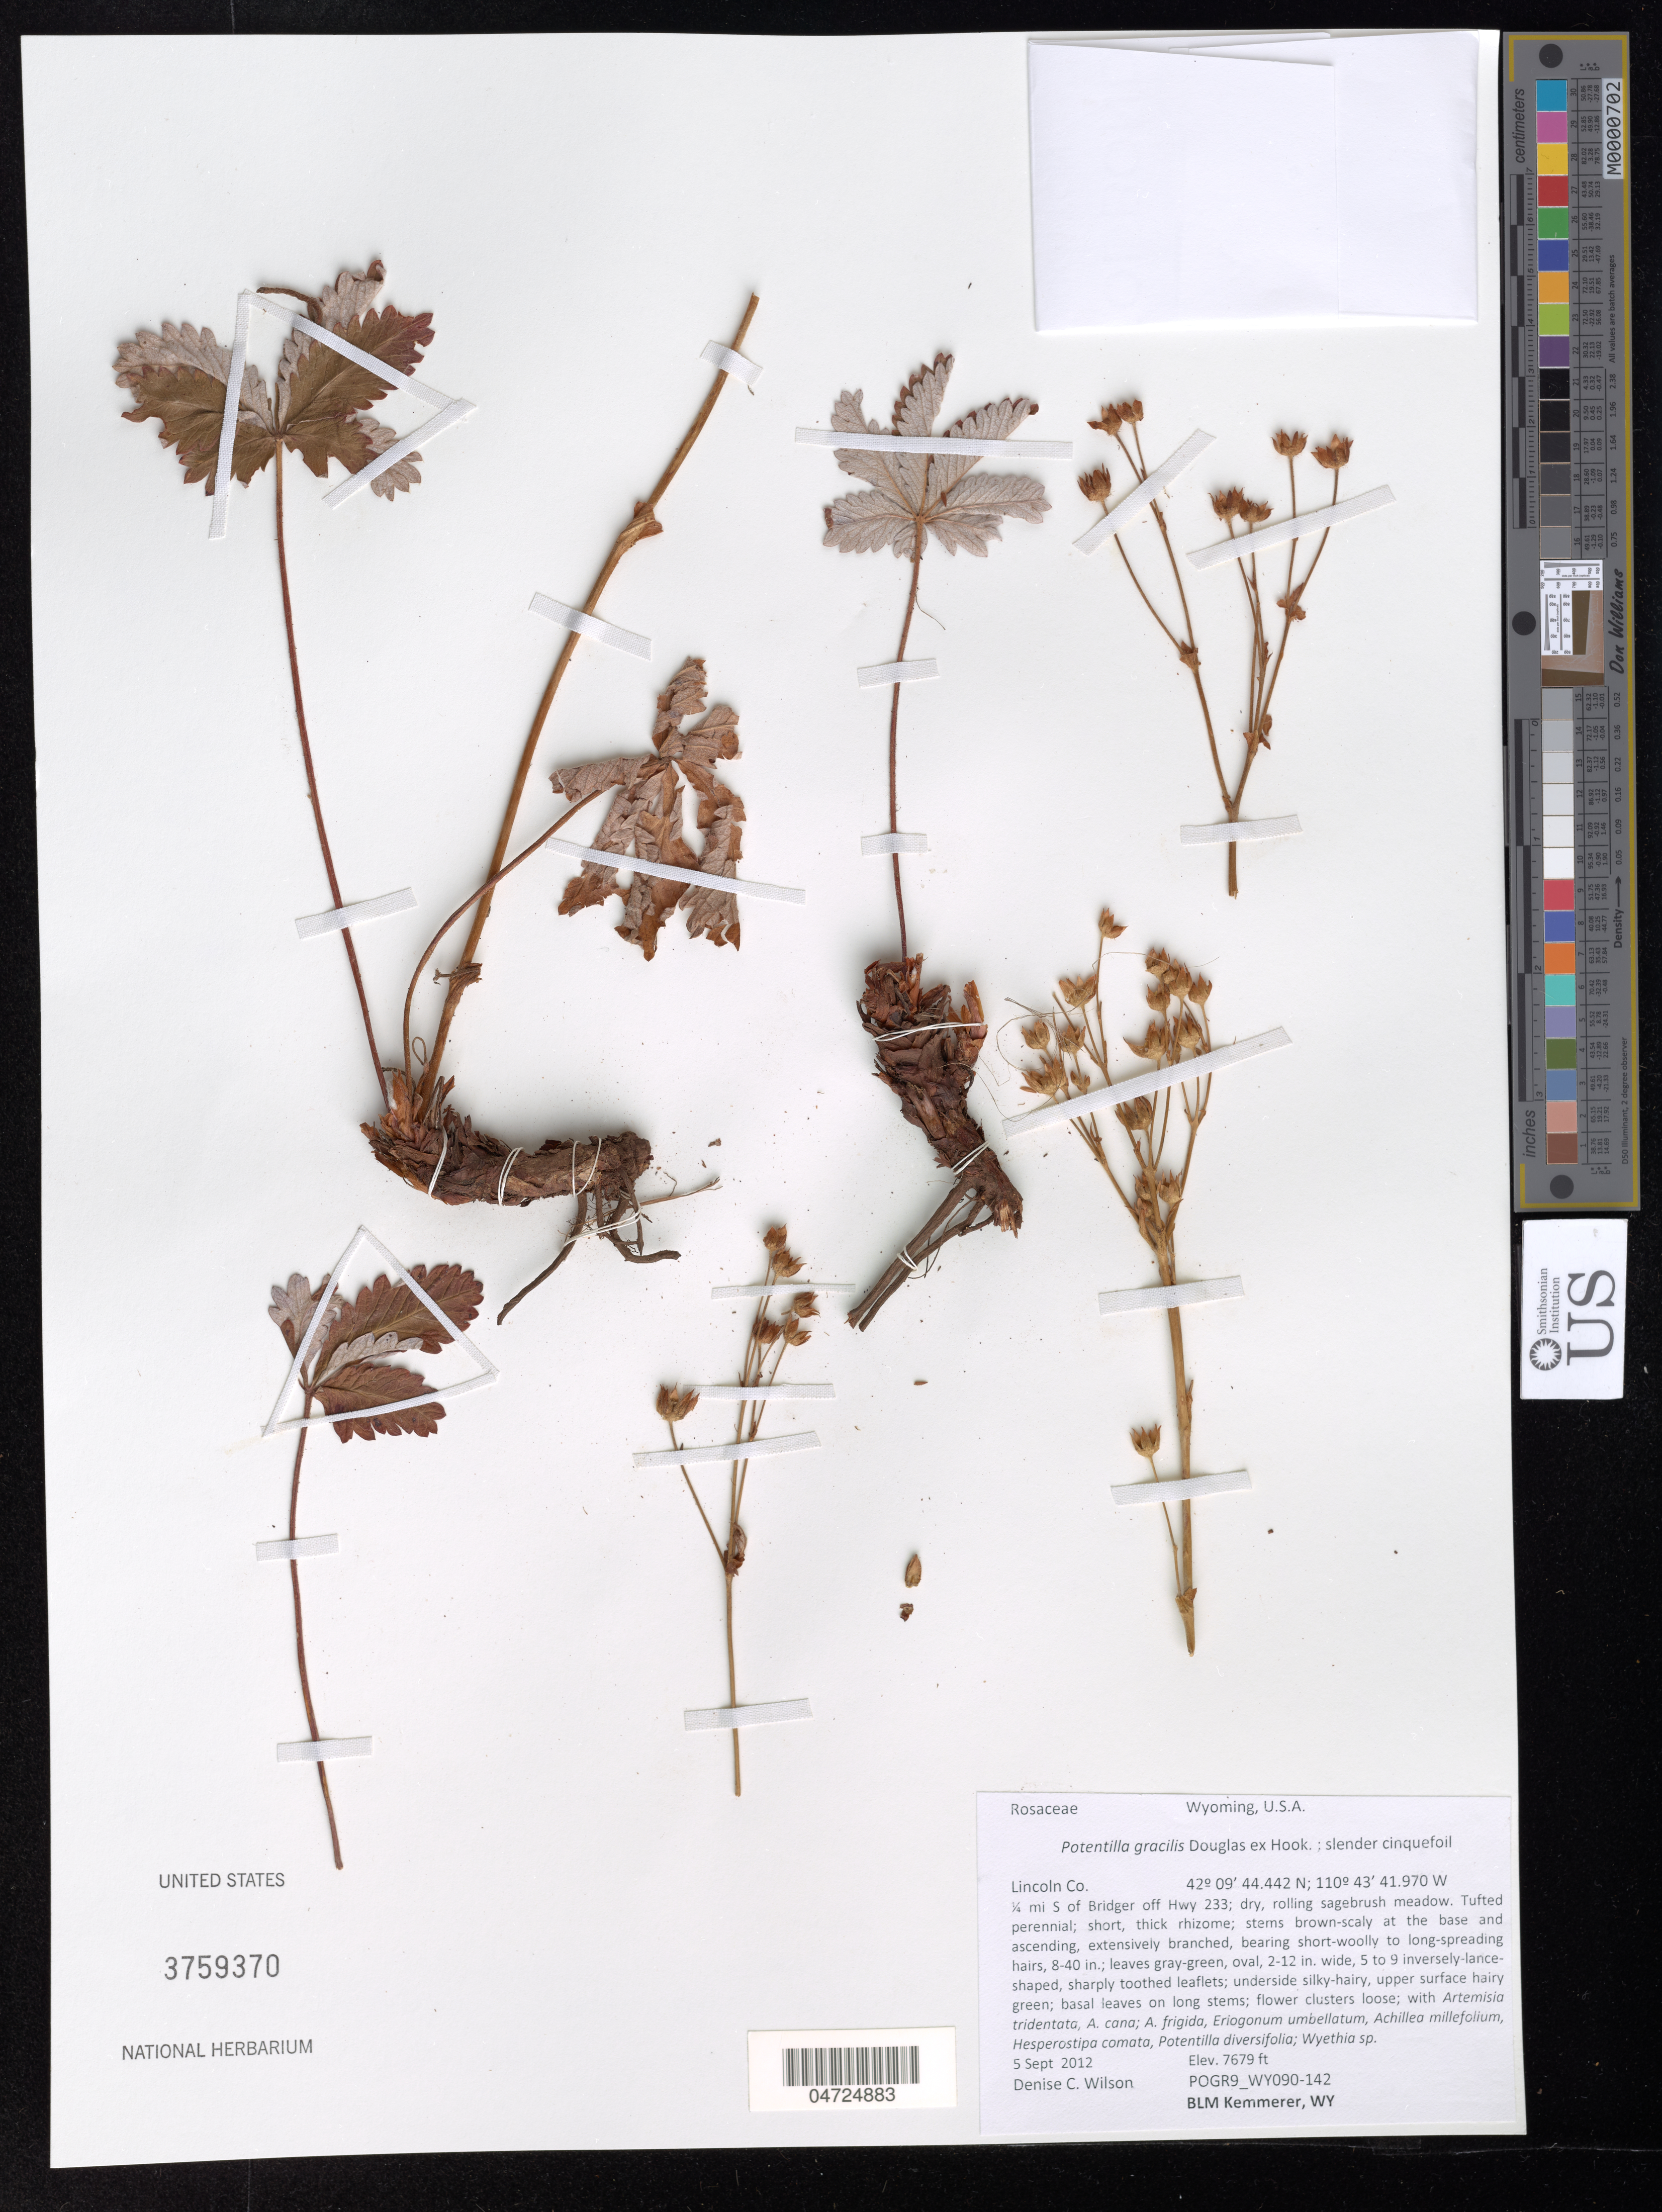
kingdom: Plantae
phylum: Tracheophyta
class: Magnoliopsida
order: Rosales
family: Rosaceae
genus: Potentilla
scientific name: Potentilla gracilis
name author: Douglas ex Hook.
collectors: D. Wilson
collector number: POGR9_WY090-142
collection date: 2012-09-05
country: United States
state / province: Wyoming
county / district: Lincoln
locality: Lincoln Co. ¼ mi S of Bridger off Hwy 233.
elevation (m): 2341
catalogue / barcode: US 3759370